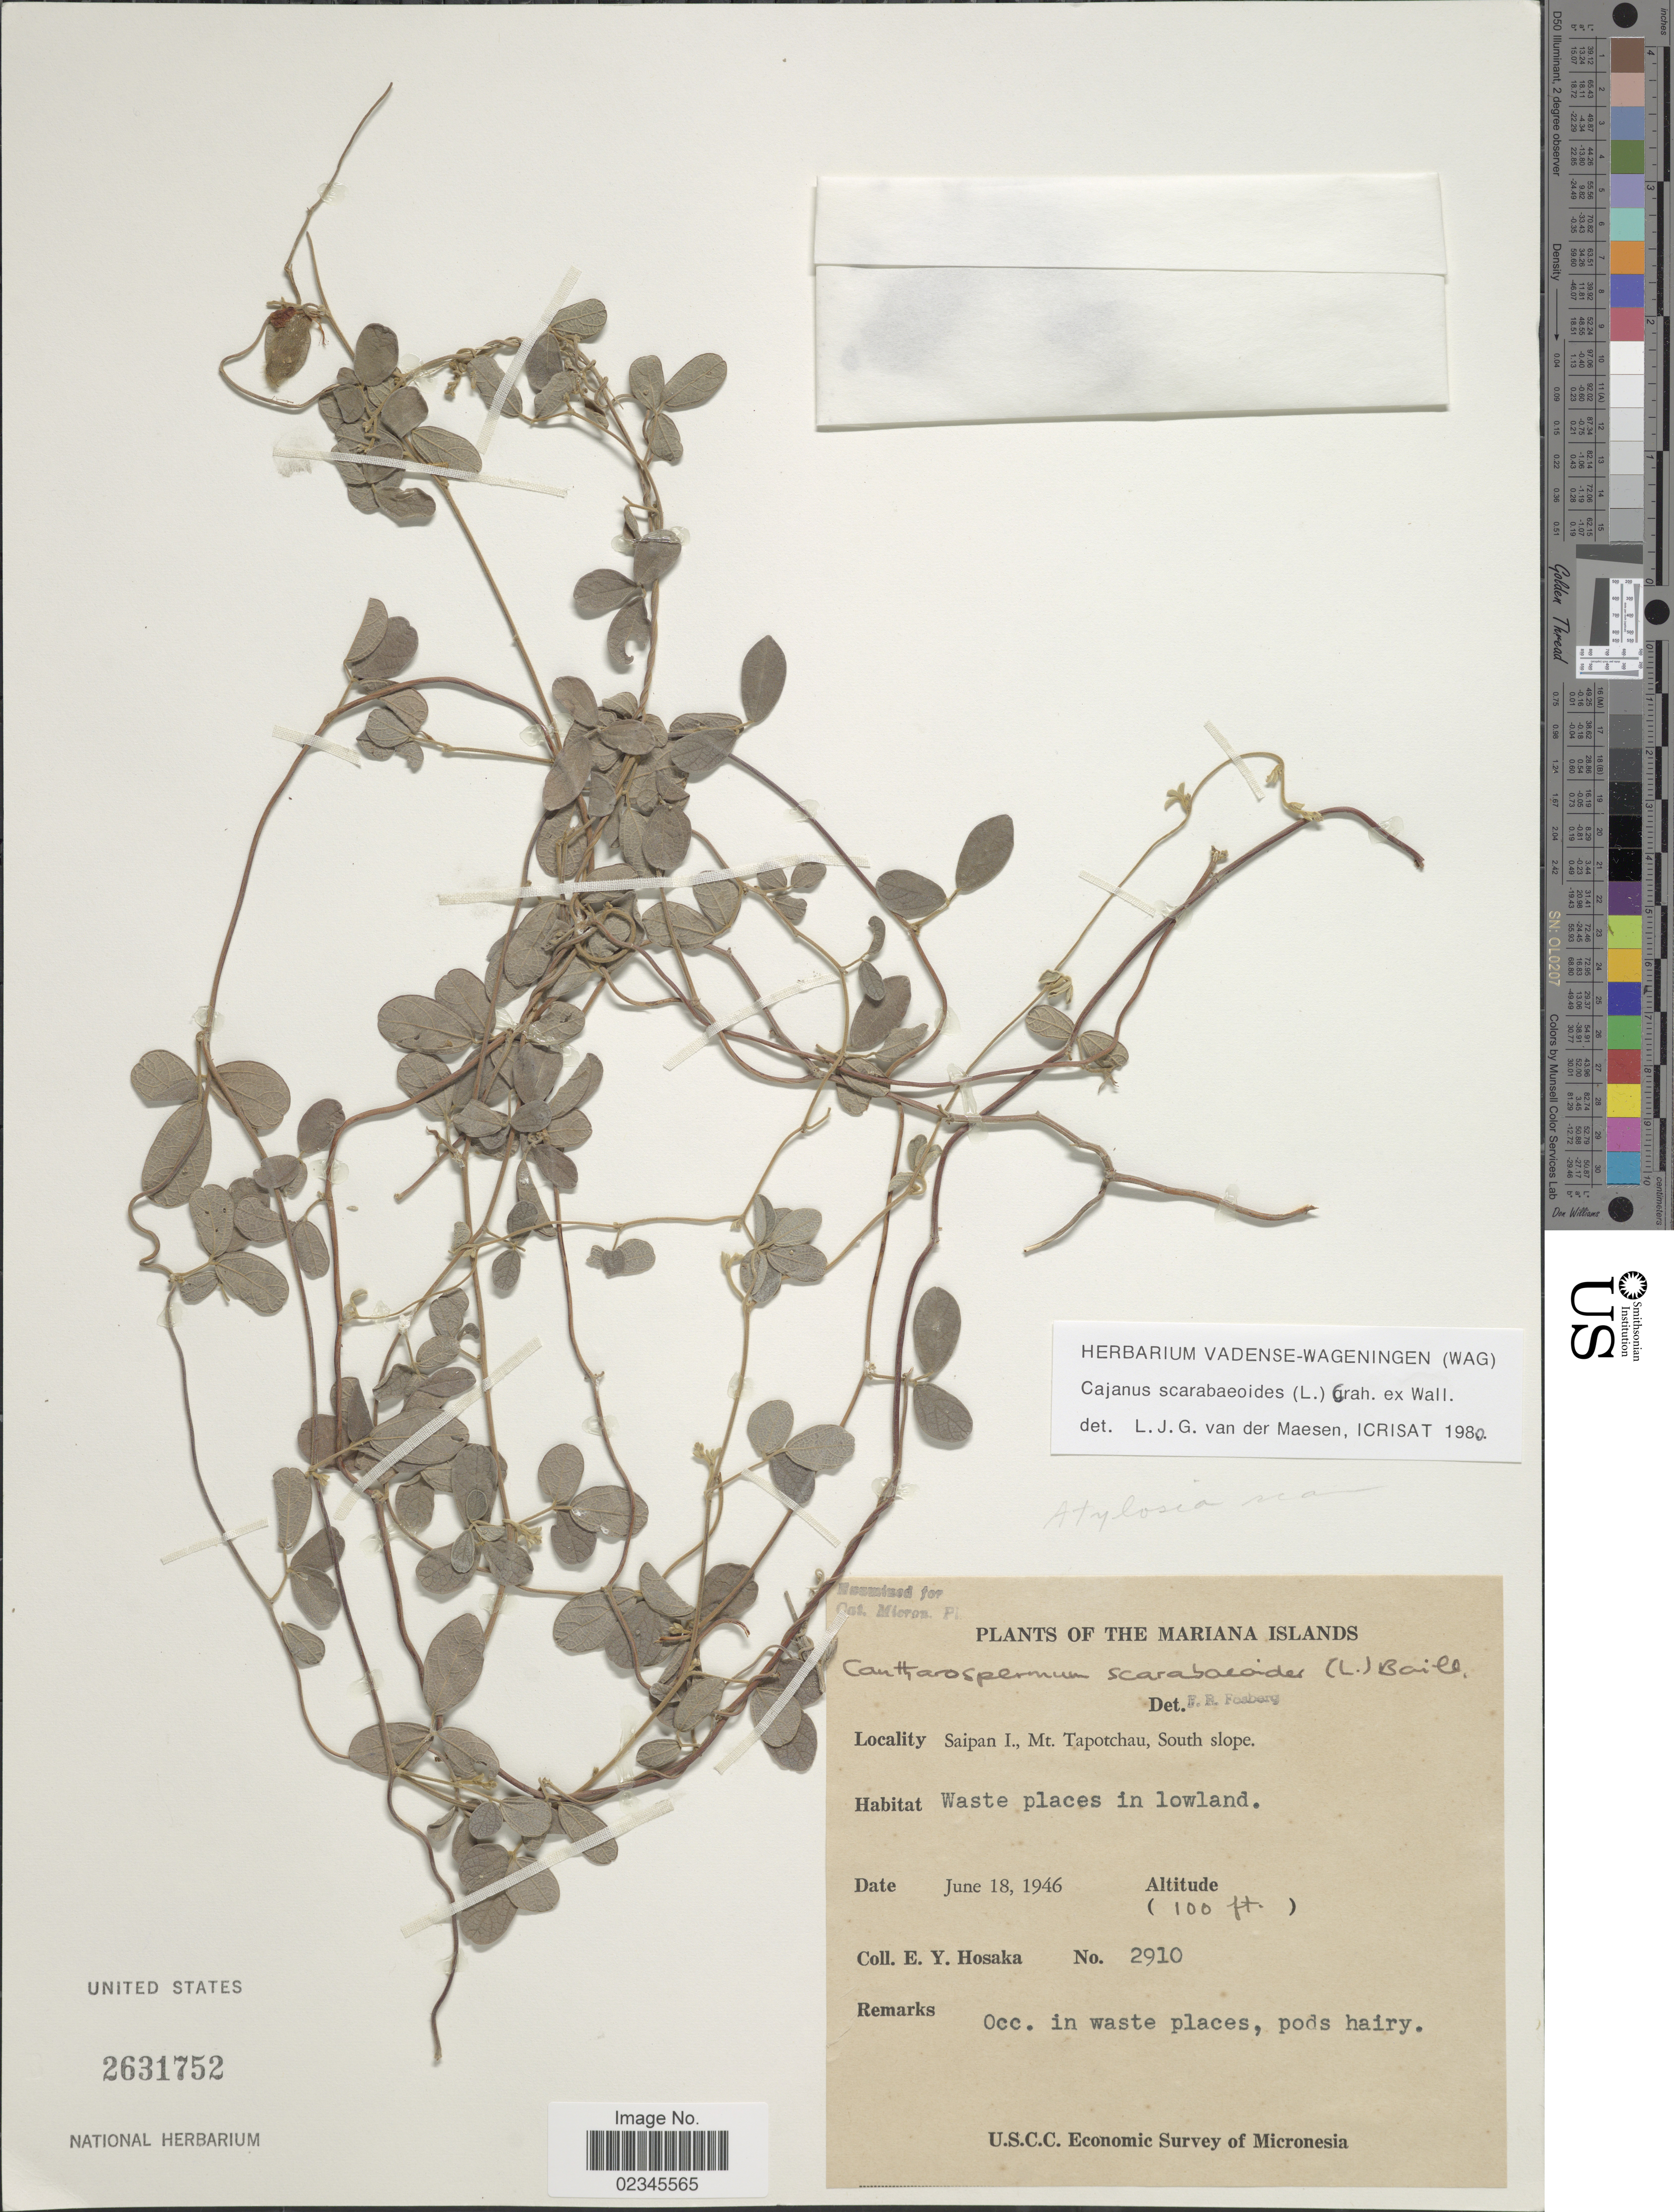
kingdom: Plantae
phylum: Tracheophyta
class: Magnoliopsida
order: Fabales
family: Fabaceae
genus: Cajanus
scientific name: Cajanus scarabaeoides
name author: (L.) Thou. ex Graham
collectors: E. Y. Hosaka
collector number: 2910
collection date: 1946-06-18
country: Northern Mariana Islands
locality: Mariana Islands. Saipan I., Mt. Tapotchau, South slope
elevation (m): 30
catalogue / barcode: US 2631752